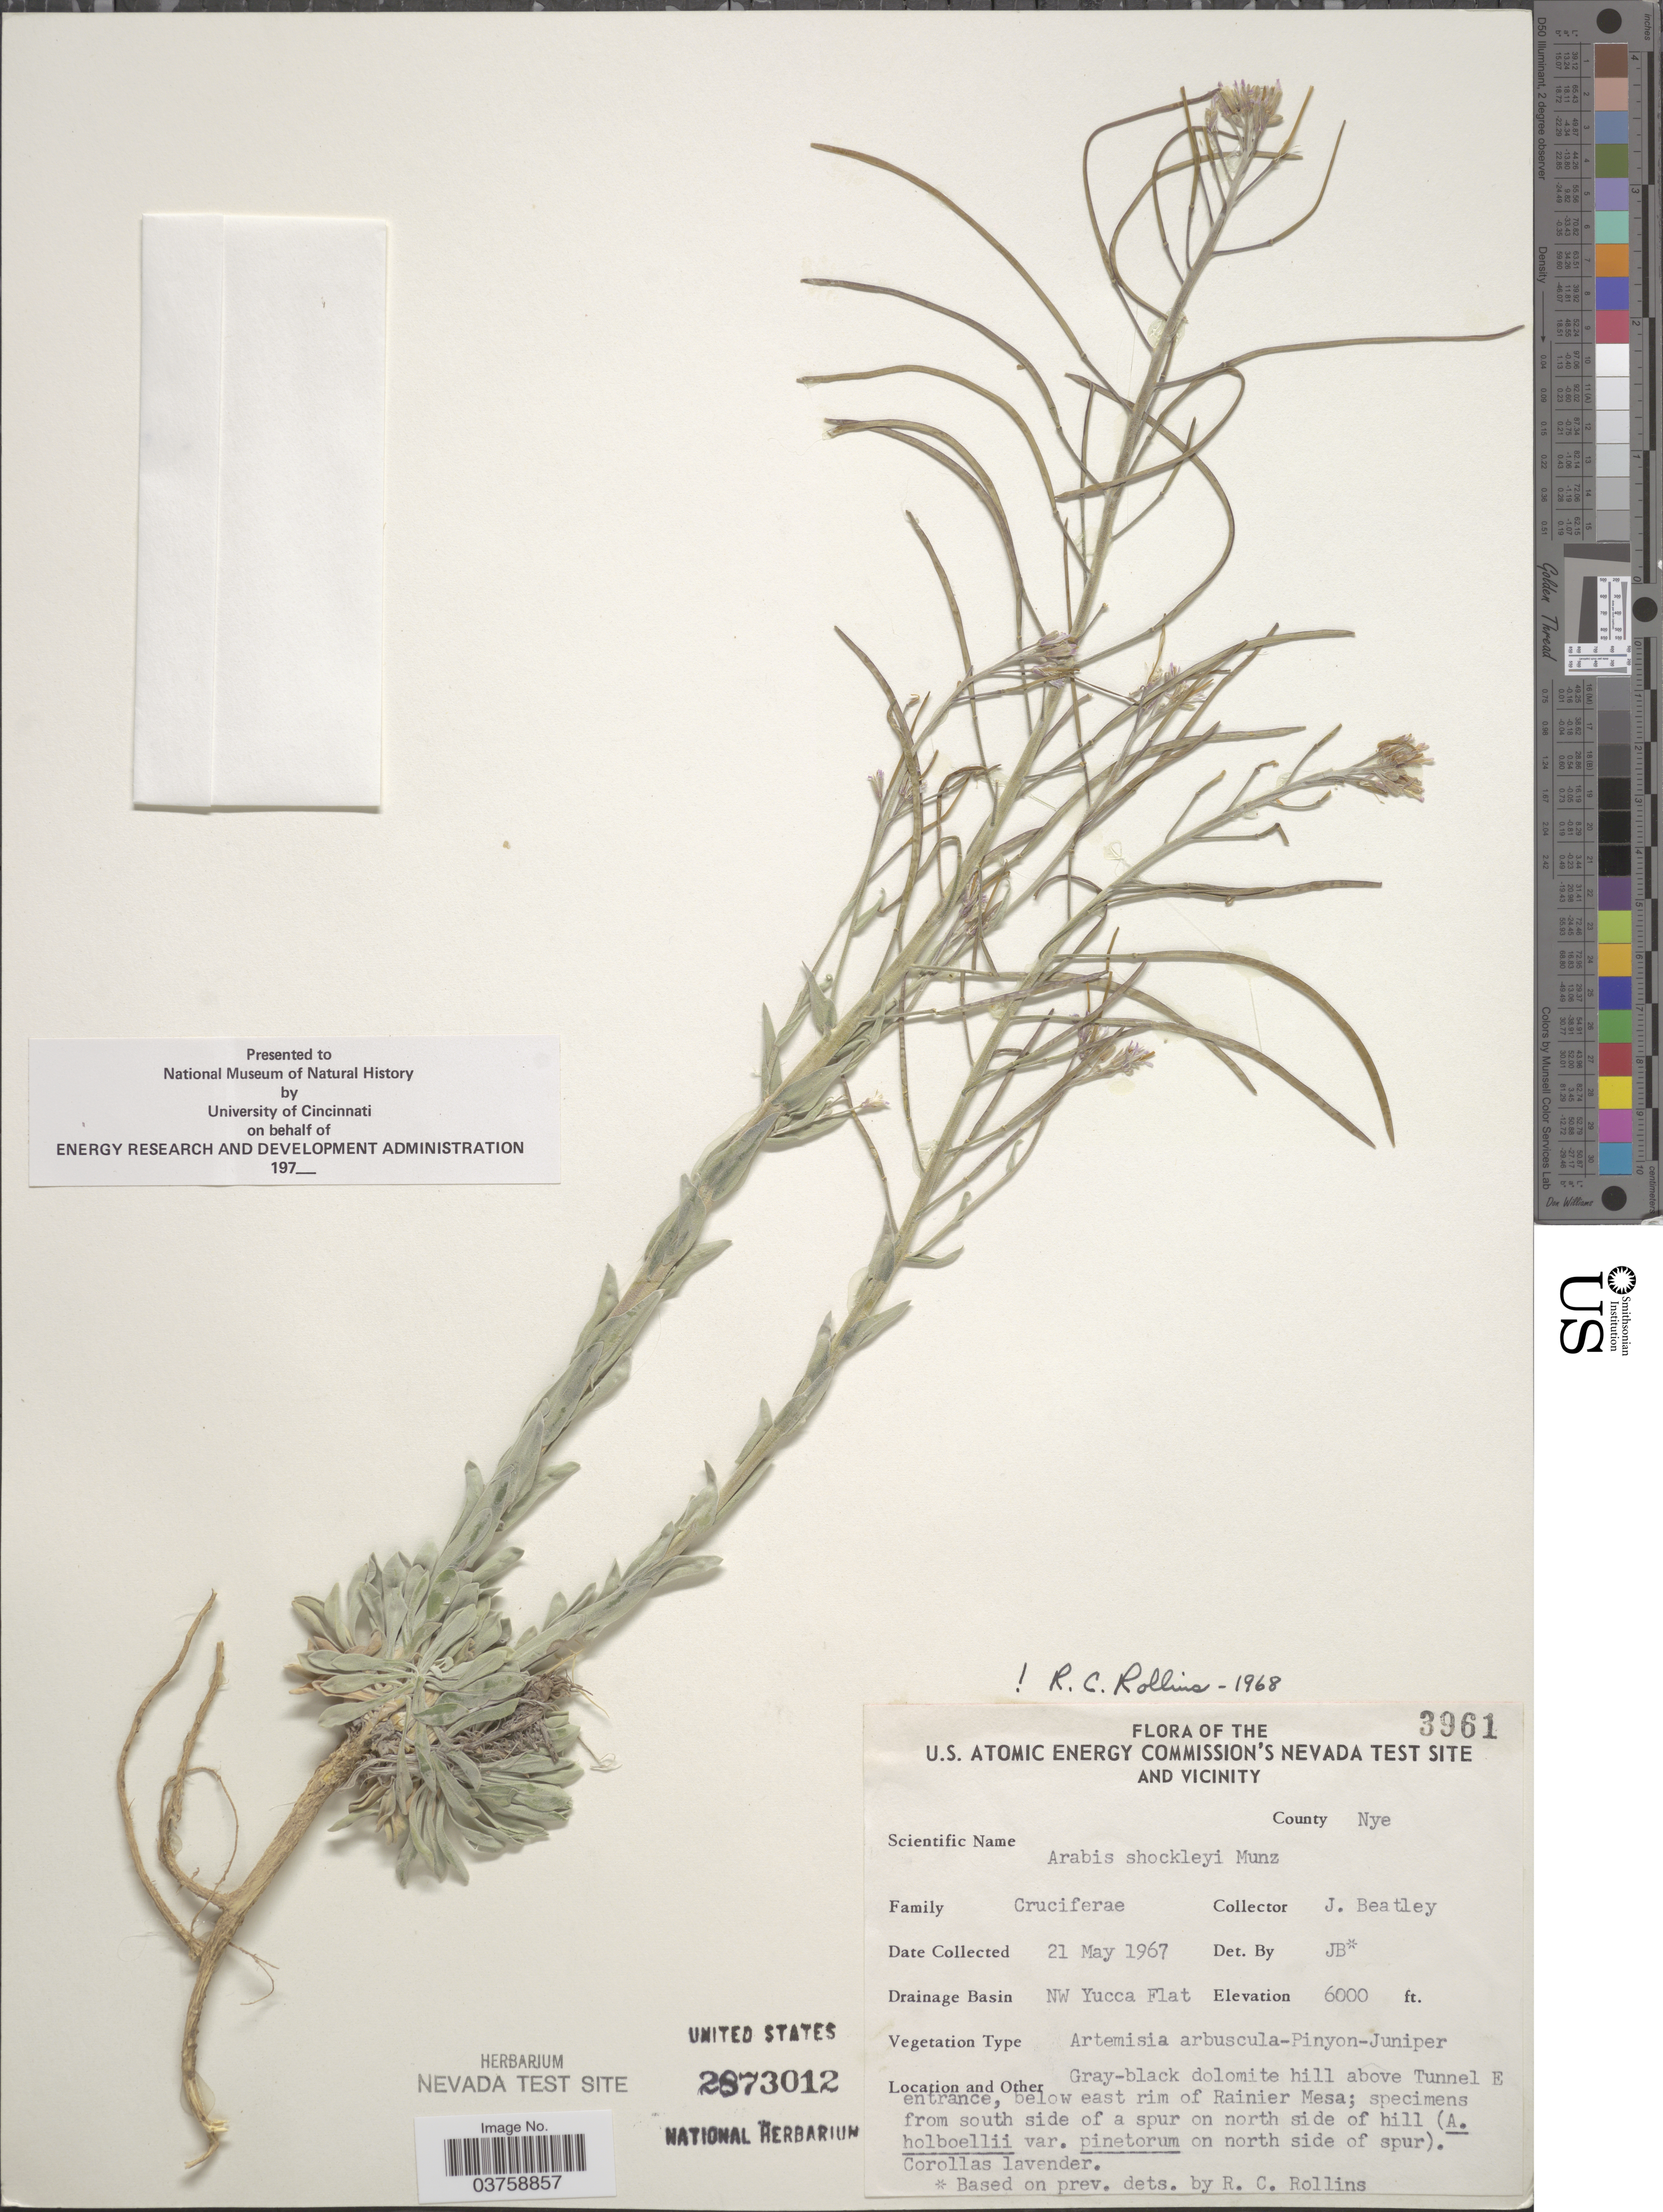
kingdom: Plantae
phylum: Tracheophyta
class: Magnoliopsida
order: Brassicales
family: Brassicaceae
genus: Arabis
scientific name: Arabis shockleyi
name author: Munz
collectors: J. C. Beatley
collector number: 3961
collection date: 1967-05-21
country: United States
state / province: Nevada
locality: The U.S. Atomic Energy Commission's Nevada Test Site and Vicinity. Drainage Basin NW Yucca Flat. Gray-black dolomite hill above Tunnel E entrance, below east rim of Rainier Mesa.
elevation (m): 1829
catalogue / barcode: US 2873012